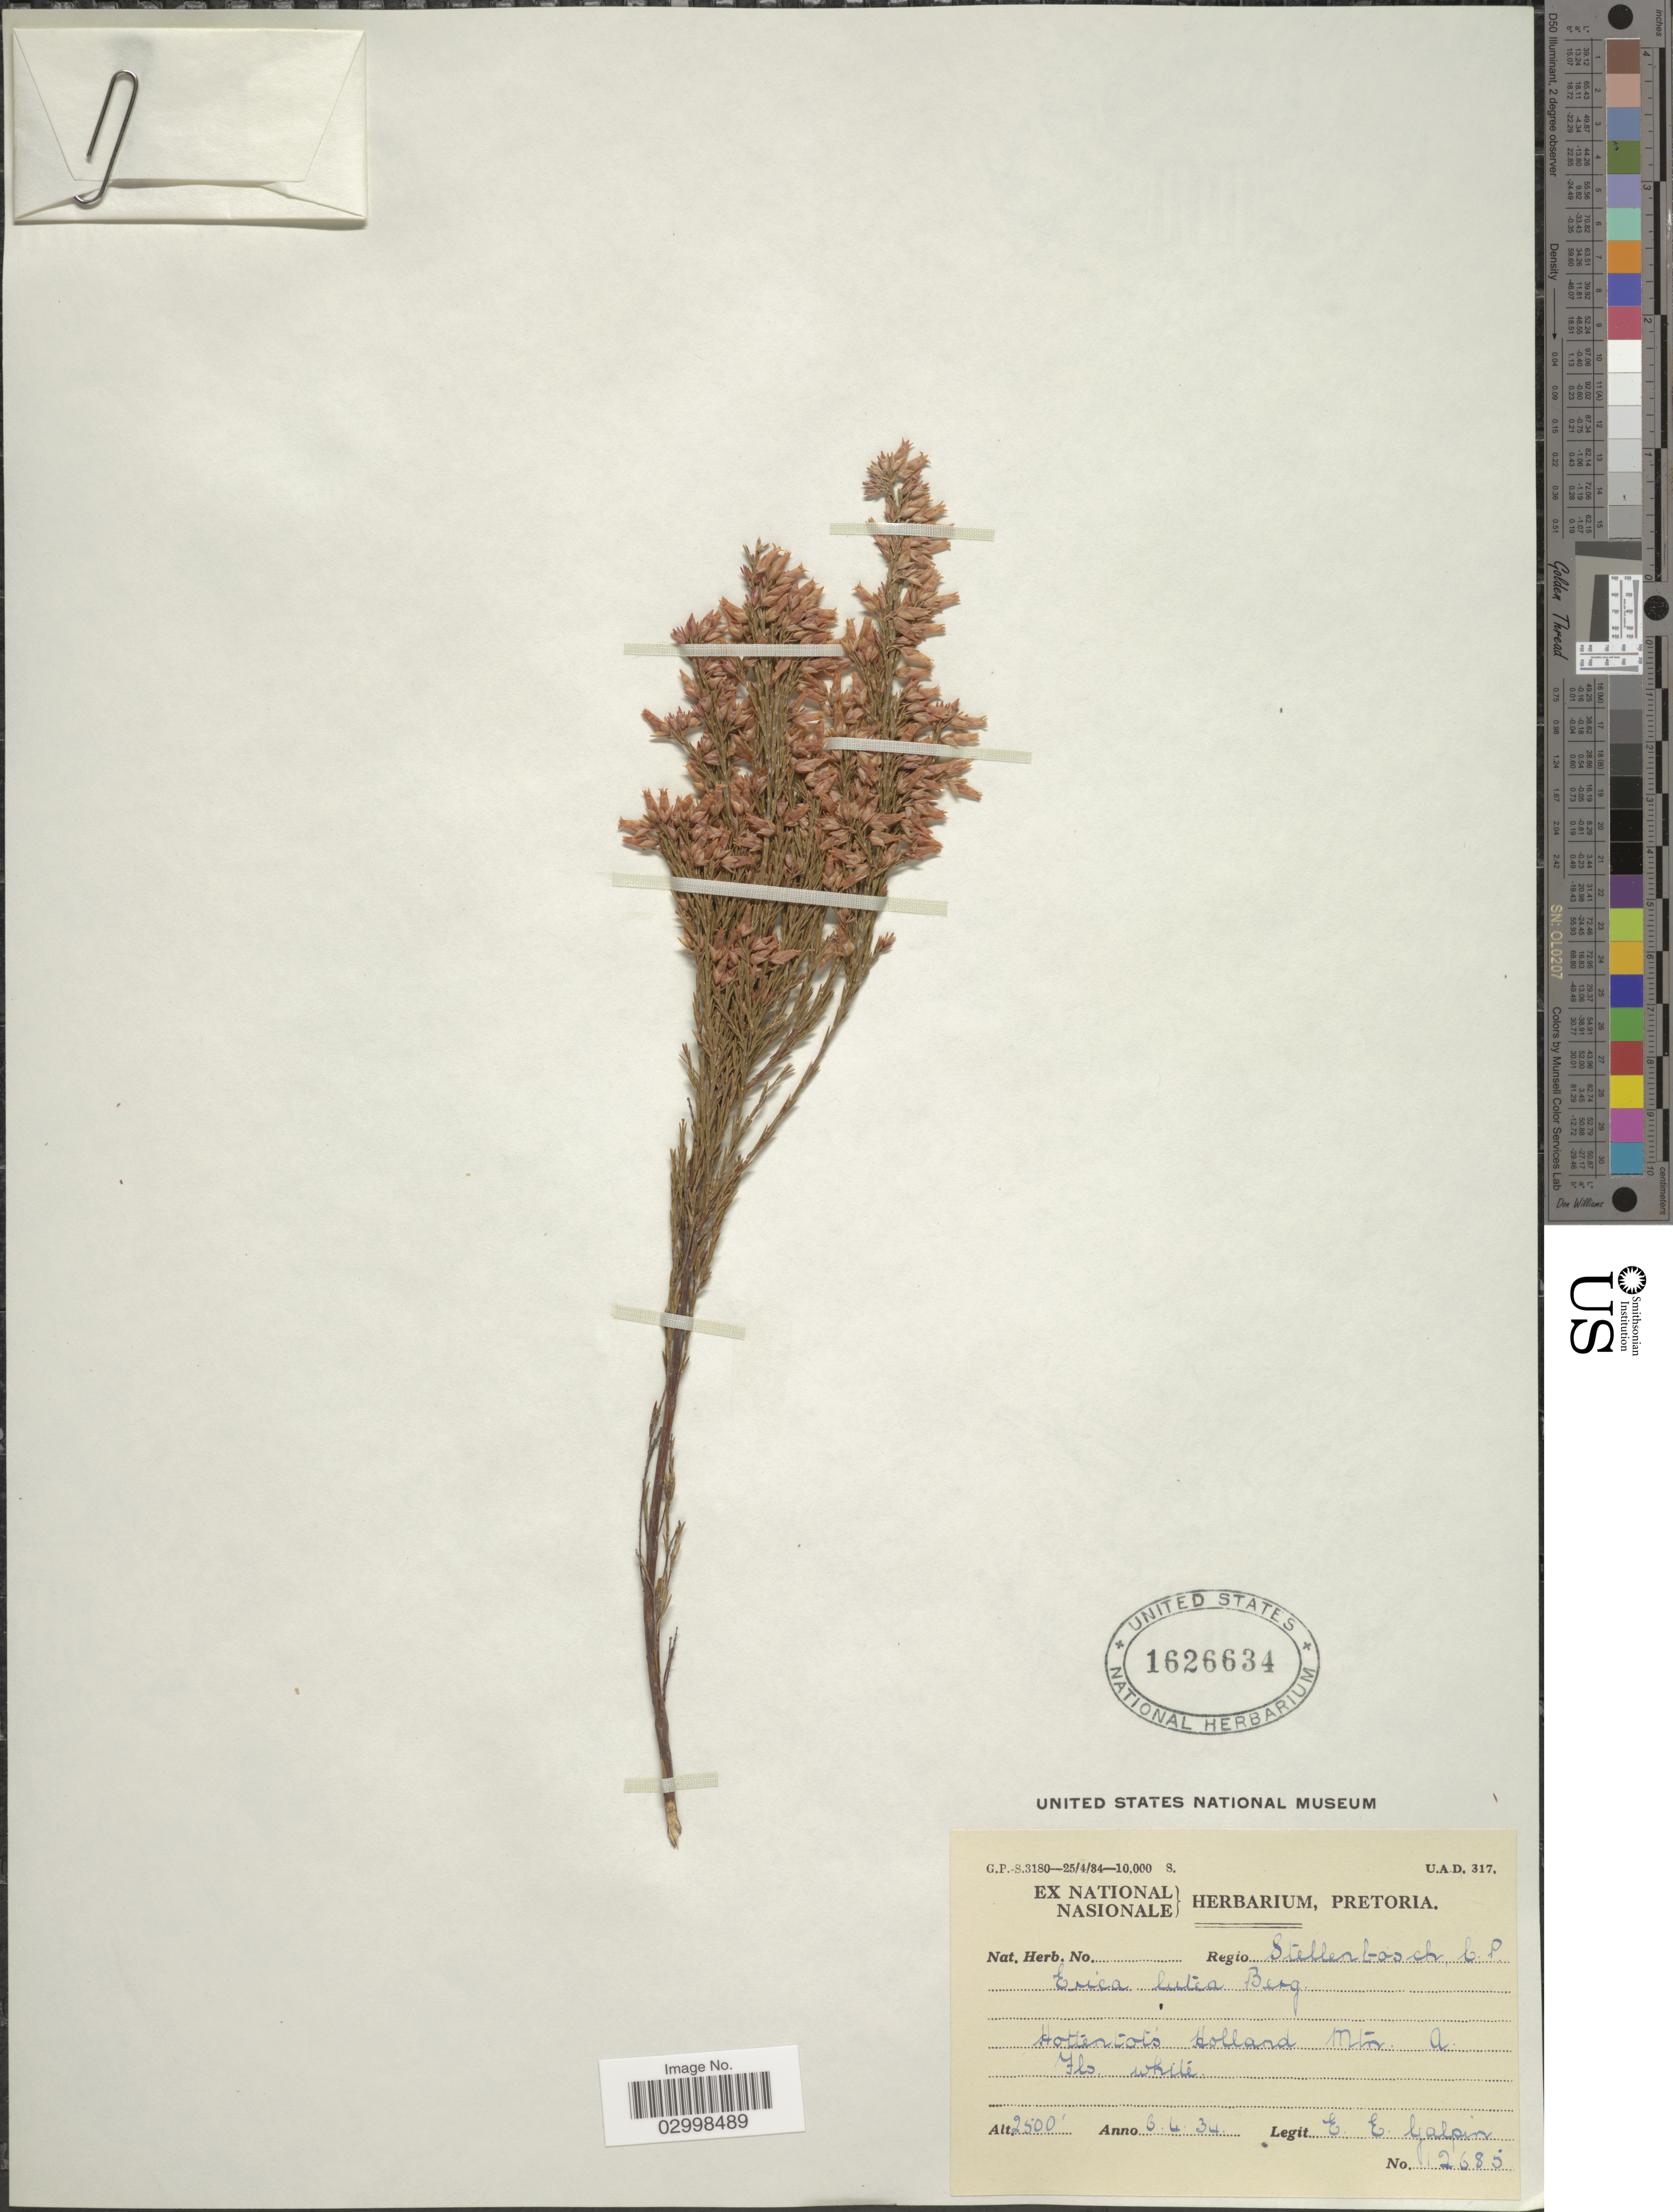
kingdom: Plantae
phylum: Tracheophyta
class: Magnoliopsida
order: Ericales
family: Ericaceae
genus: Erica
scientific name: Erica lutea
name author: P.J. Bergius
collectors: E. Galpin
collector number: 12685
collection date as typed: Transcribed d/m/y: 6/4/34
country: South Africa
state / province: Western Cape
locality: Regio Stellenbosch, C. P. Hottentot's Holland Mtn.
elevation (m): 762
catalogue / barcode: US 1626634